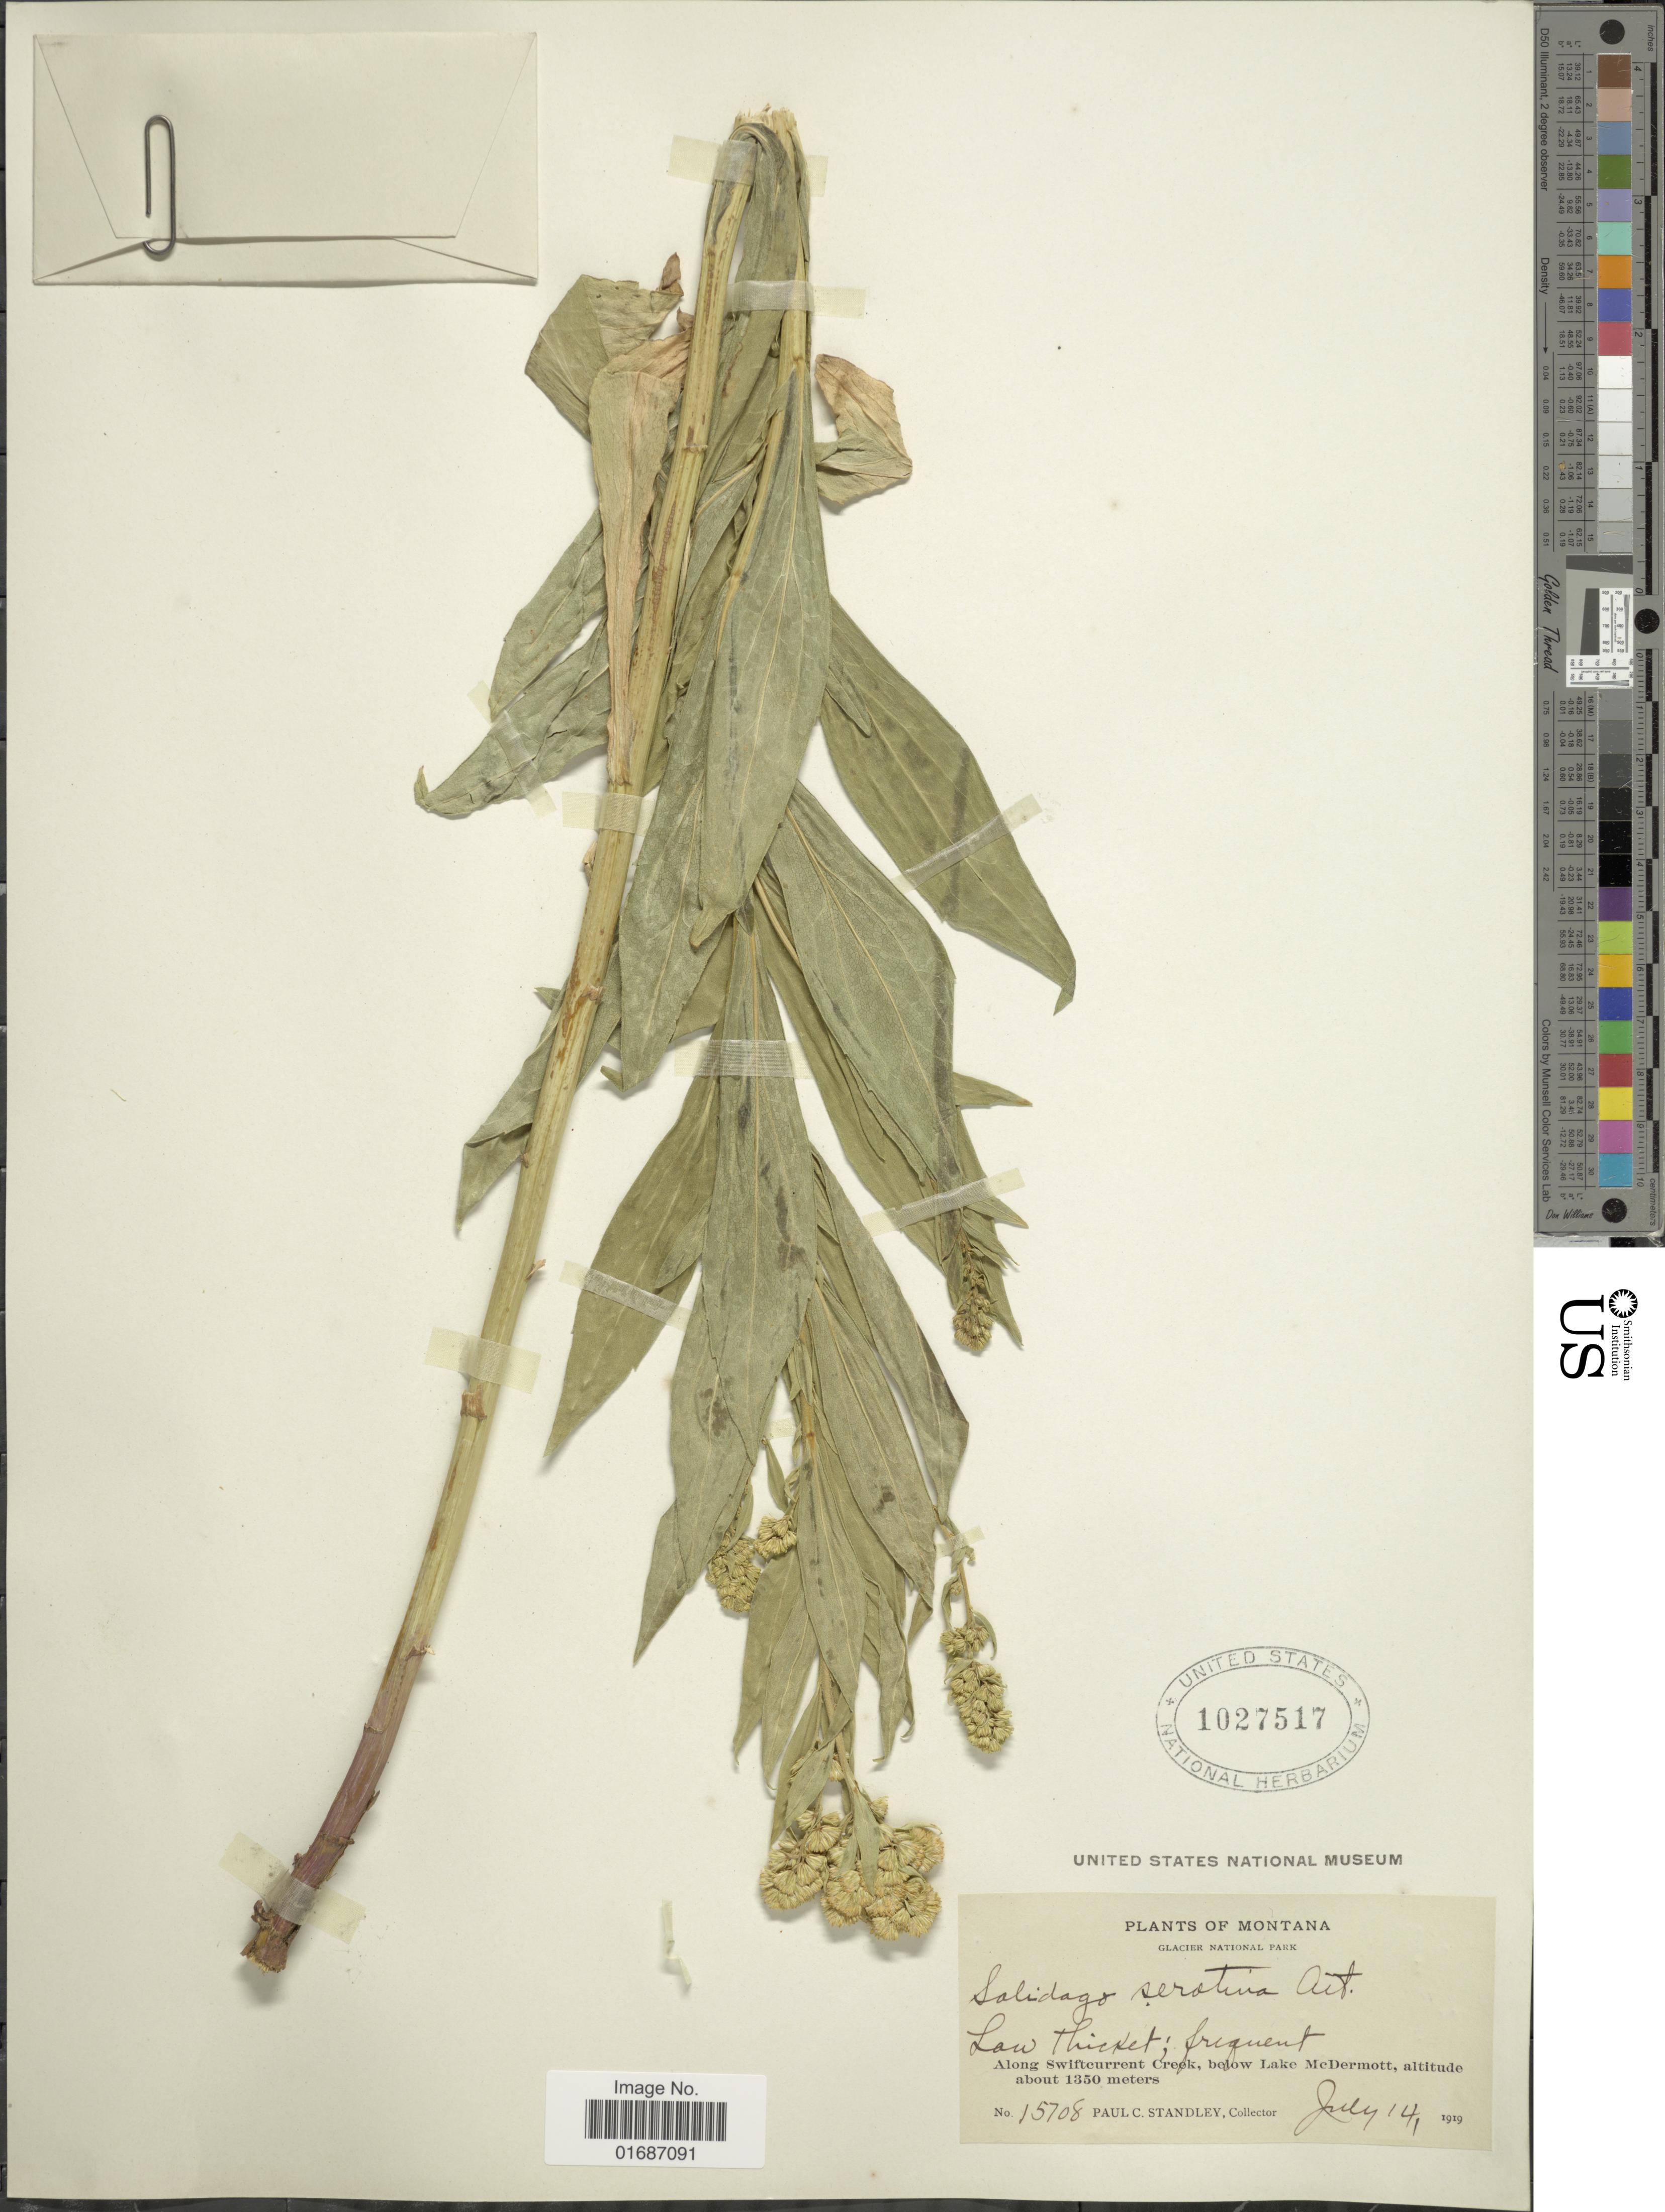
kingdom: Plantae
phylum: Tracheophyta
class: Magnoliopsida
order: Asterales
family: Asteraceae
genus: Solidago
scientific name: Solidago gigantea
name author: Aiton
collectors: P. C. Standley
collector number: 15708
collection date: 1919-07-14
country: United States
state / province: Montana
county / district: Glacier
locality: Glacier National Park, along Swiftcurrent Creek, below Lake McDermott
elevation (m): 1350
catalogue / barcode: US 1027517